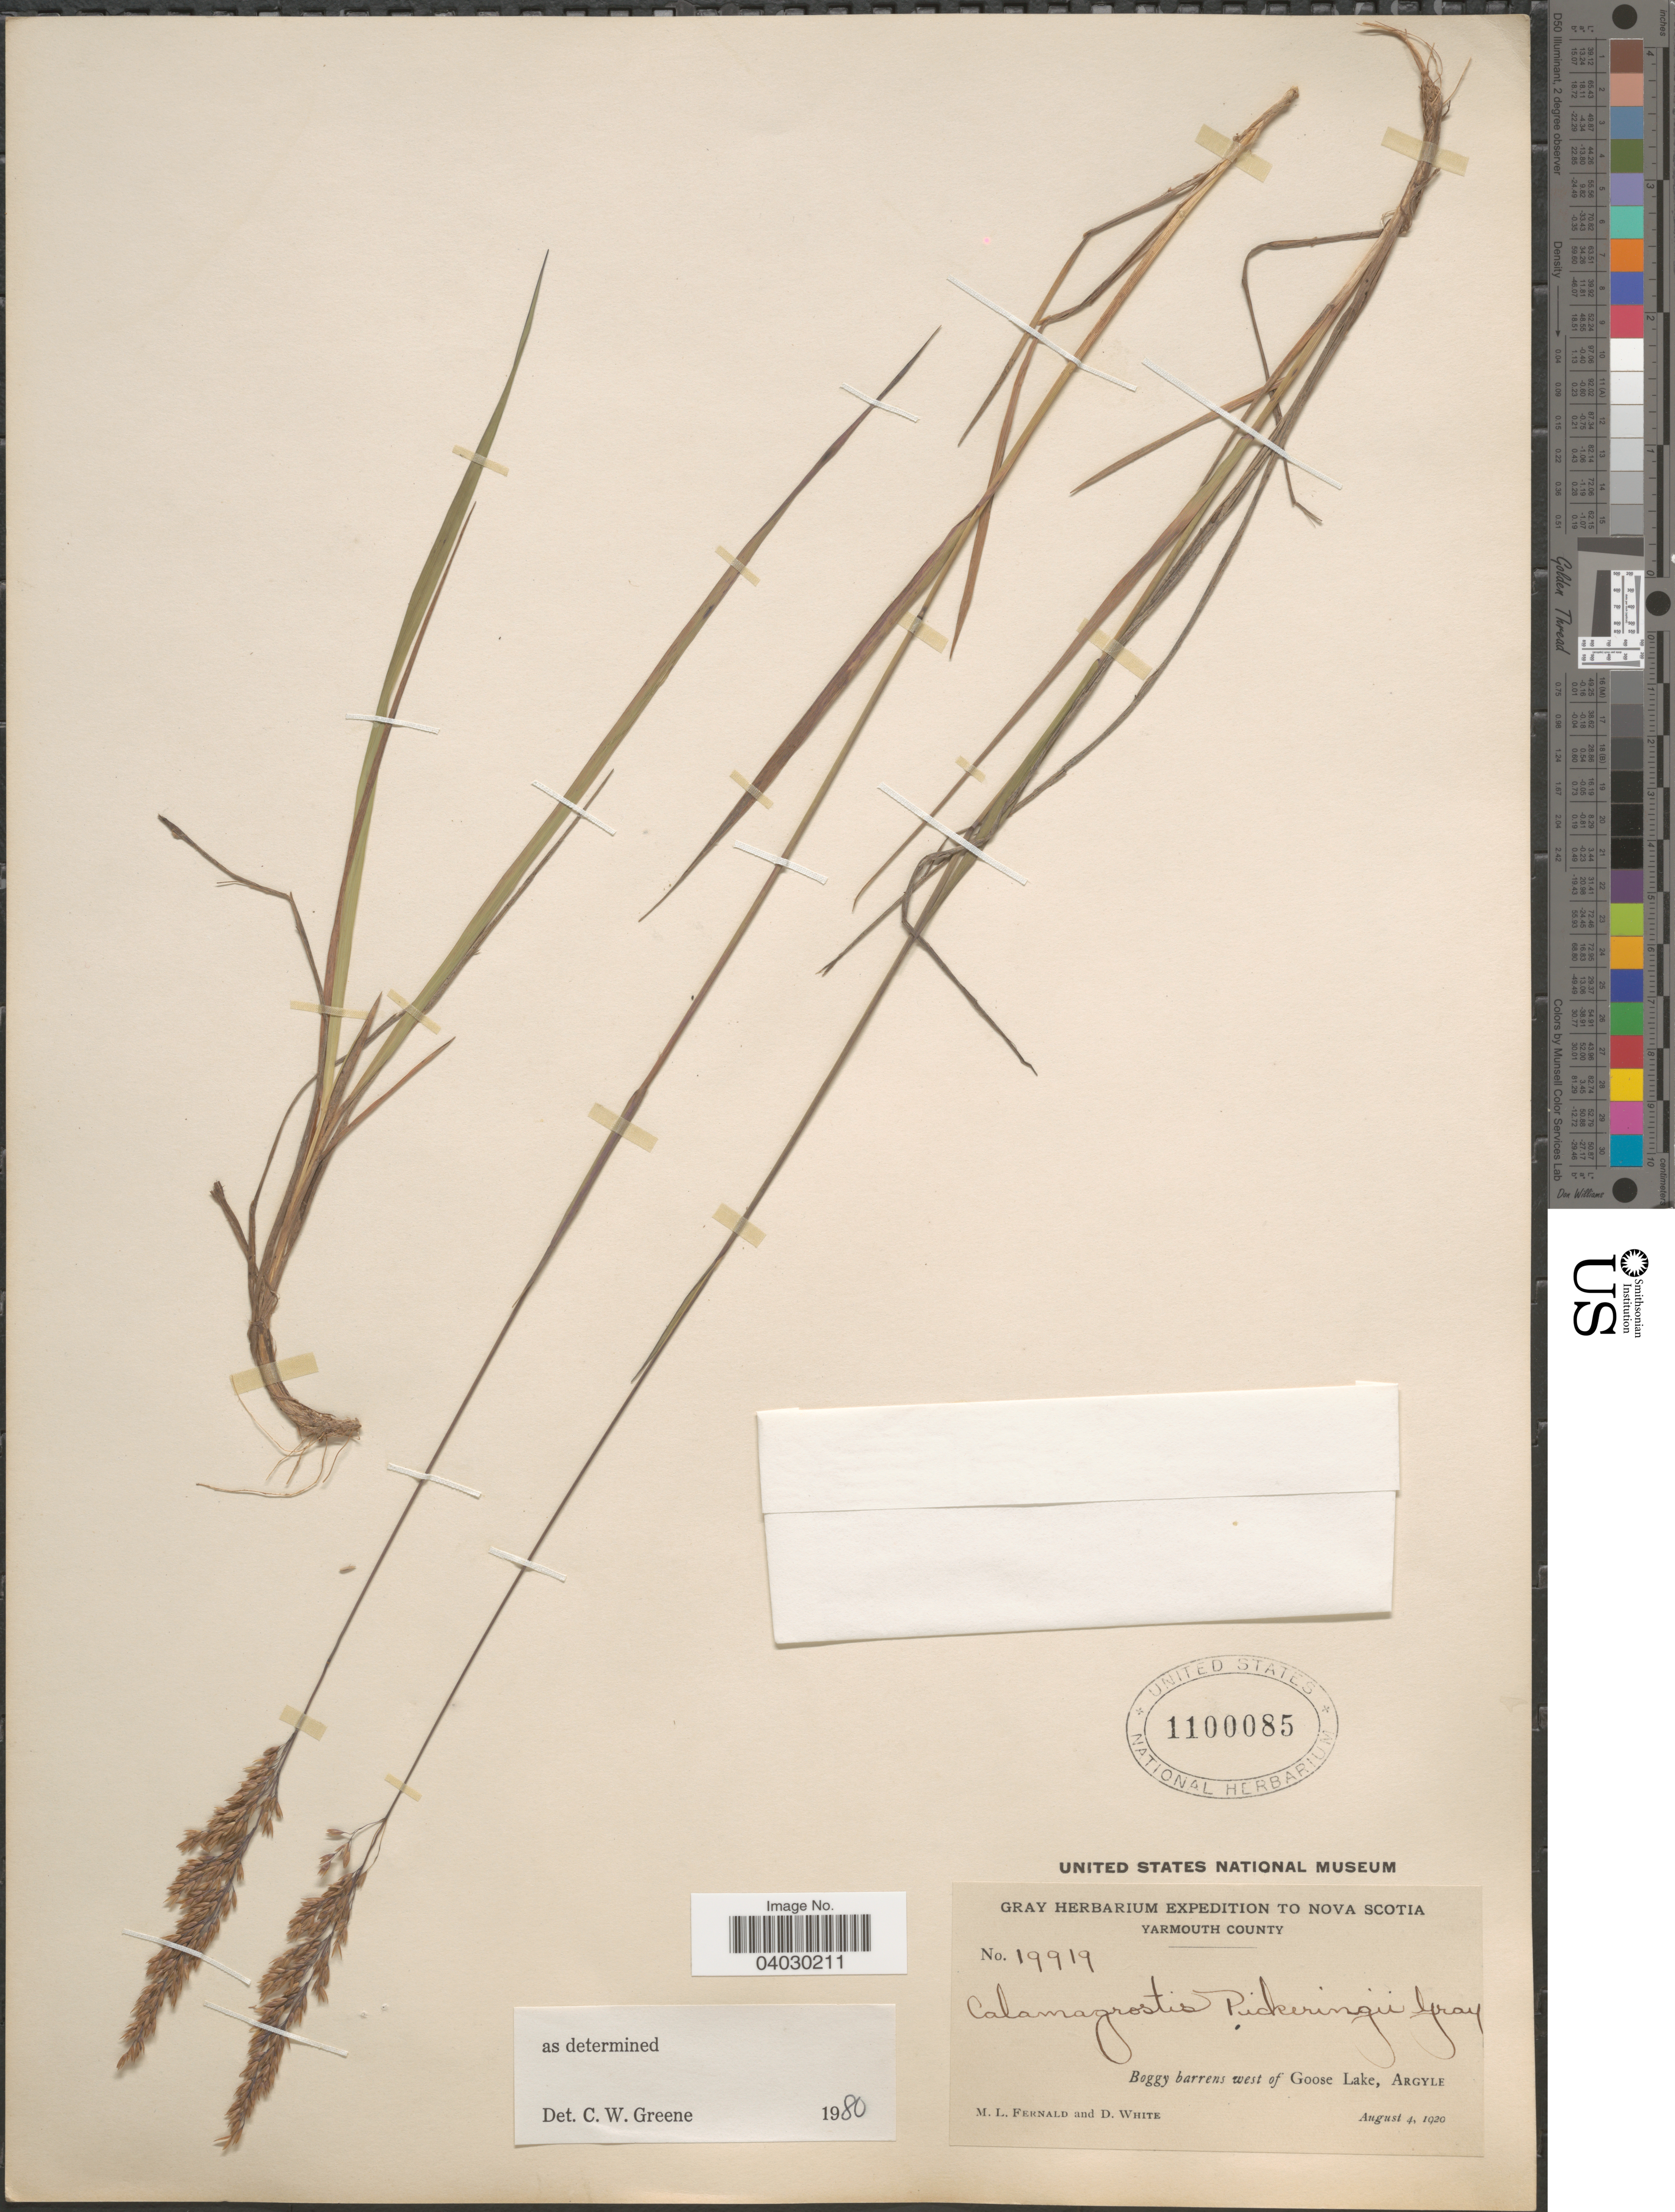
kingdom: Plantae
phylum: Tracheophyta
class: Liliopsida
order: Poales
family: Poaceae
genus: Calamagrostis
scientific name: Calamagrostis pickeringii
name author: A. Gray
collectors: M. L. Fernald & D. White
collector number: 19919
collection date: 1920-08-04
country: Canada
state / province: Nova Scotia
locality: Yarmouth County. West of Goose Lake, Argyle.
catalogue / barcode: US 1100085